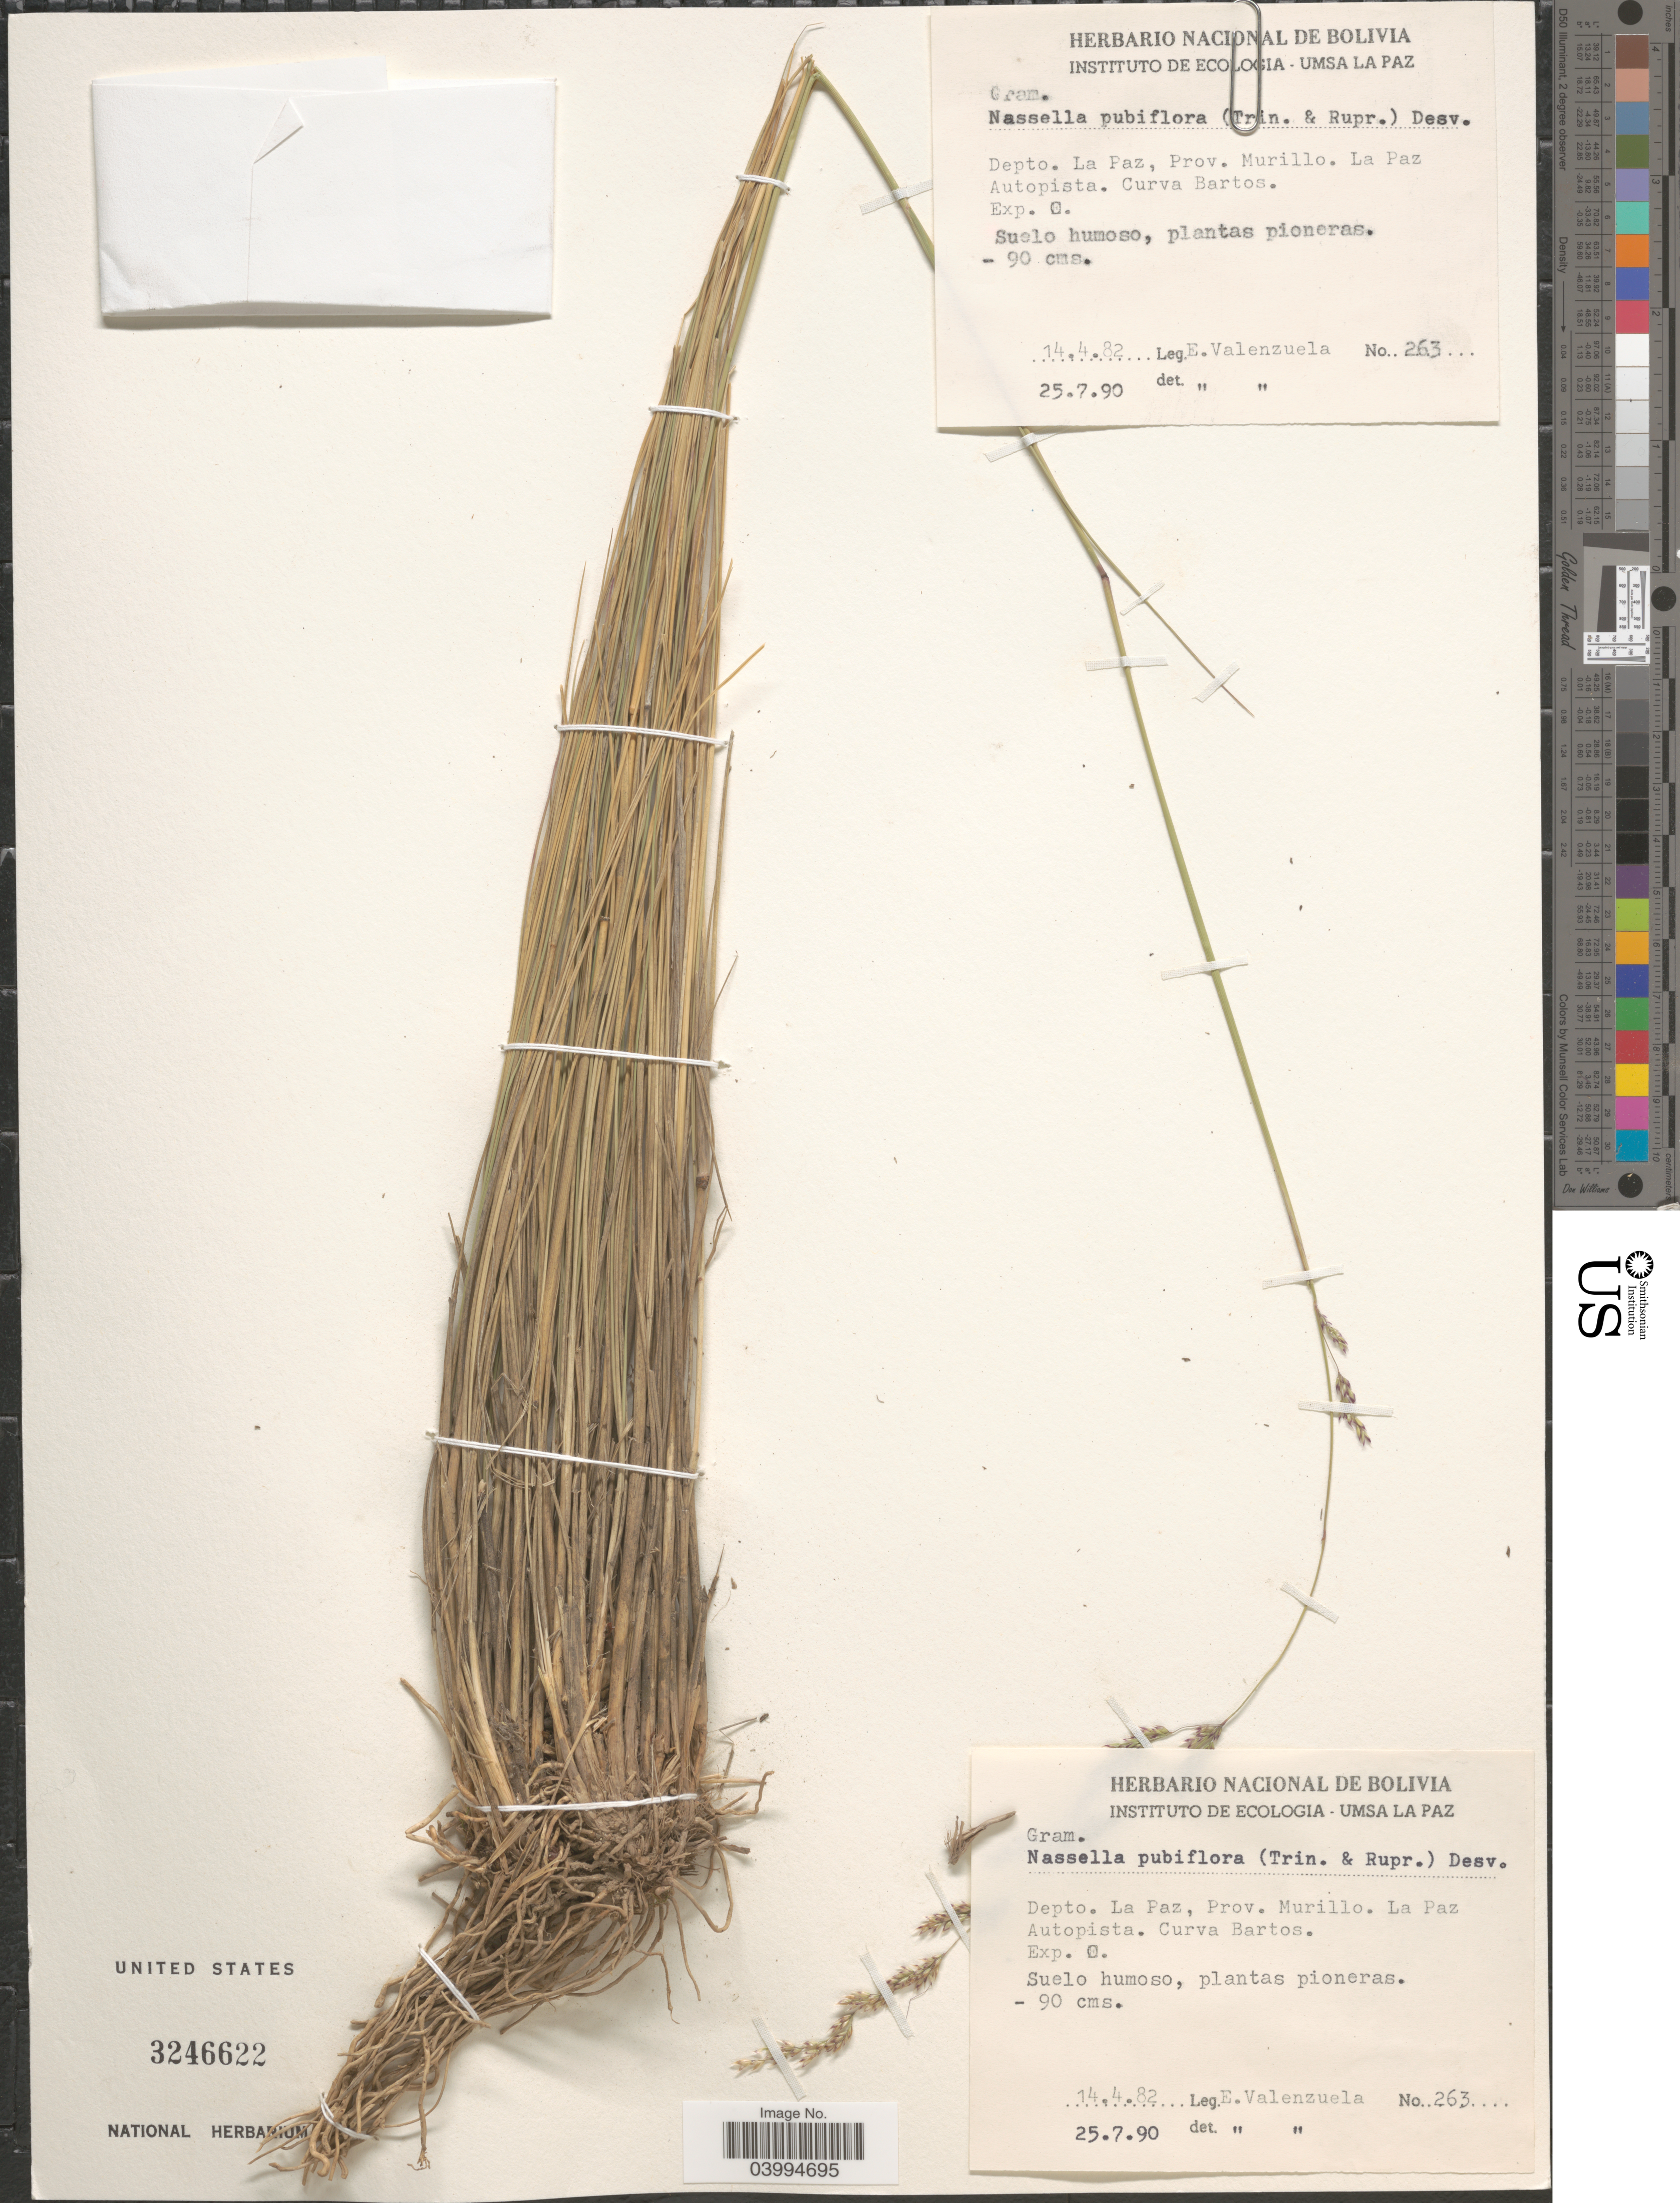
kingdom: Plantae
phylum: Tracheophyta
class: Liliopsida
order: Poales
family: Poaceae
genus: Nassella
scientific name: Nassella pubiflora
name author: (Trin. & Rupr.) É. Desv.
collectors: E. Valenzuela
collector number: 263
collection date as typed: Transcribed d/m/y: 14/4/82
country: Bolivia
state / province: La Paz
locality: Depto. La Paz, Prov. Murillo. La Paz Autopista. Curva Bartos. Exp. C.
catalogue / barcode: US 3246622